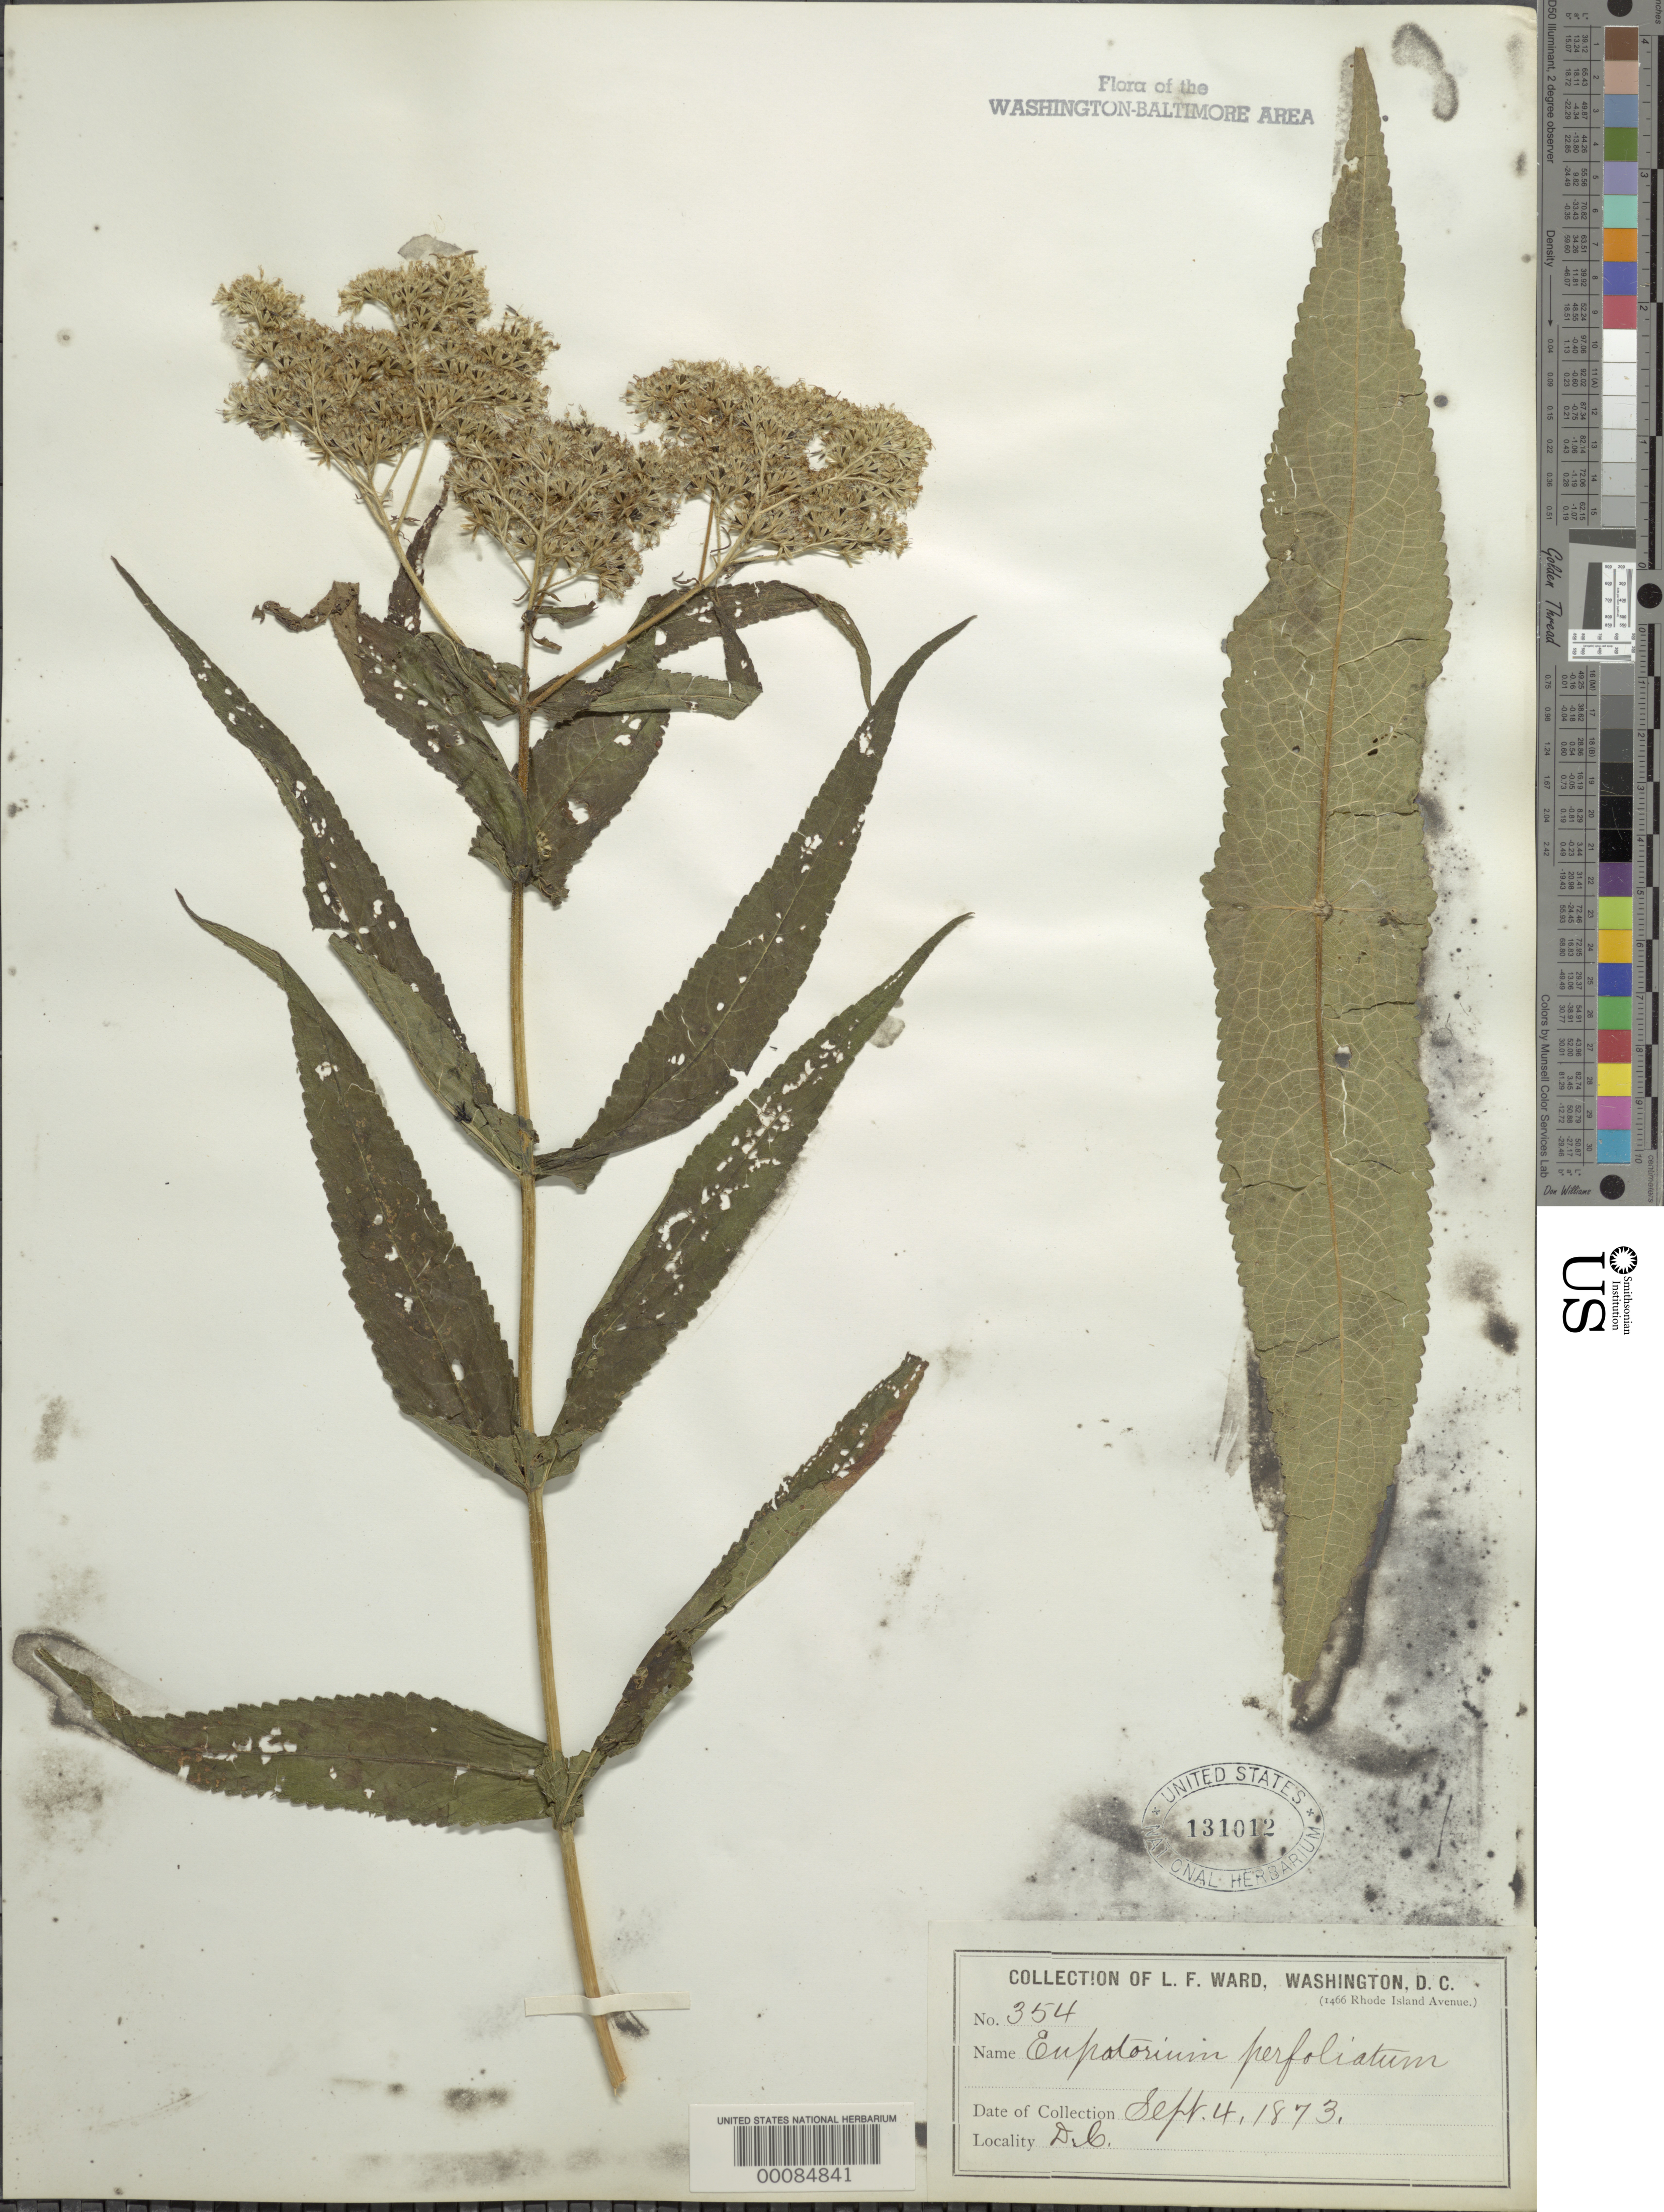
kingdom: Plantae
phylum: Tracheophyta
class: Magnoliopsida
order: Asterales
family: Asteraceae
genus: Eupatorium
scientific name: Eupatorium perfoliatum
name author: L.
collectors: L. F. Ward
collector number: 354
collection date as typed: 04 Sep 1873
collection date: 1873-09-04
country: United States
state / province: District of Columbia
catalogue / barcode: US 131012